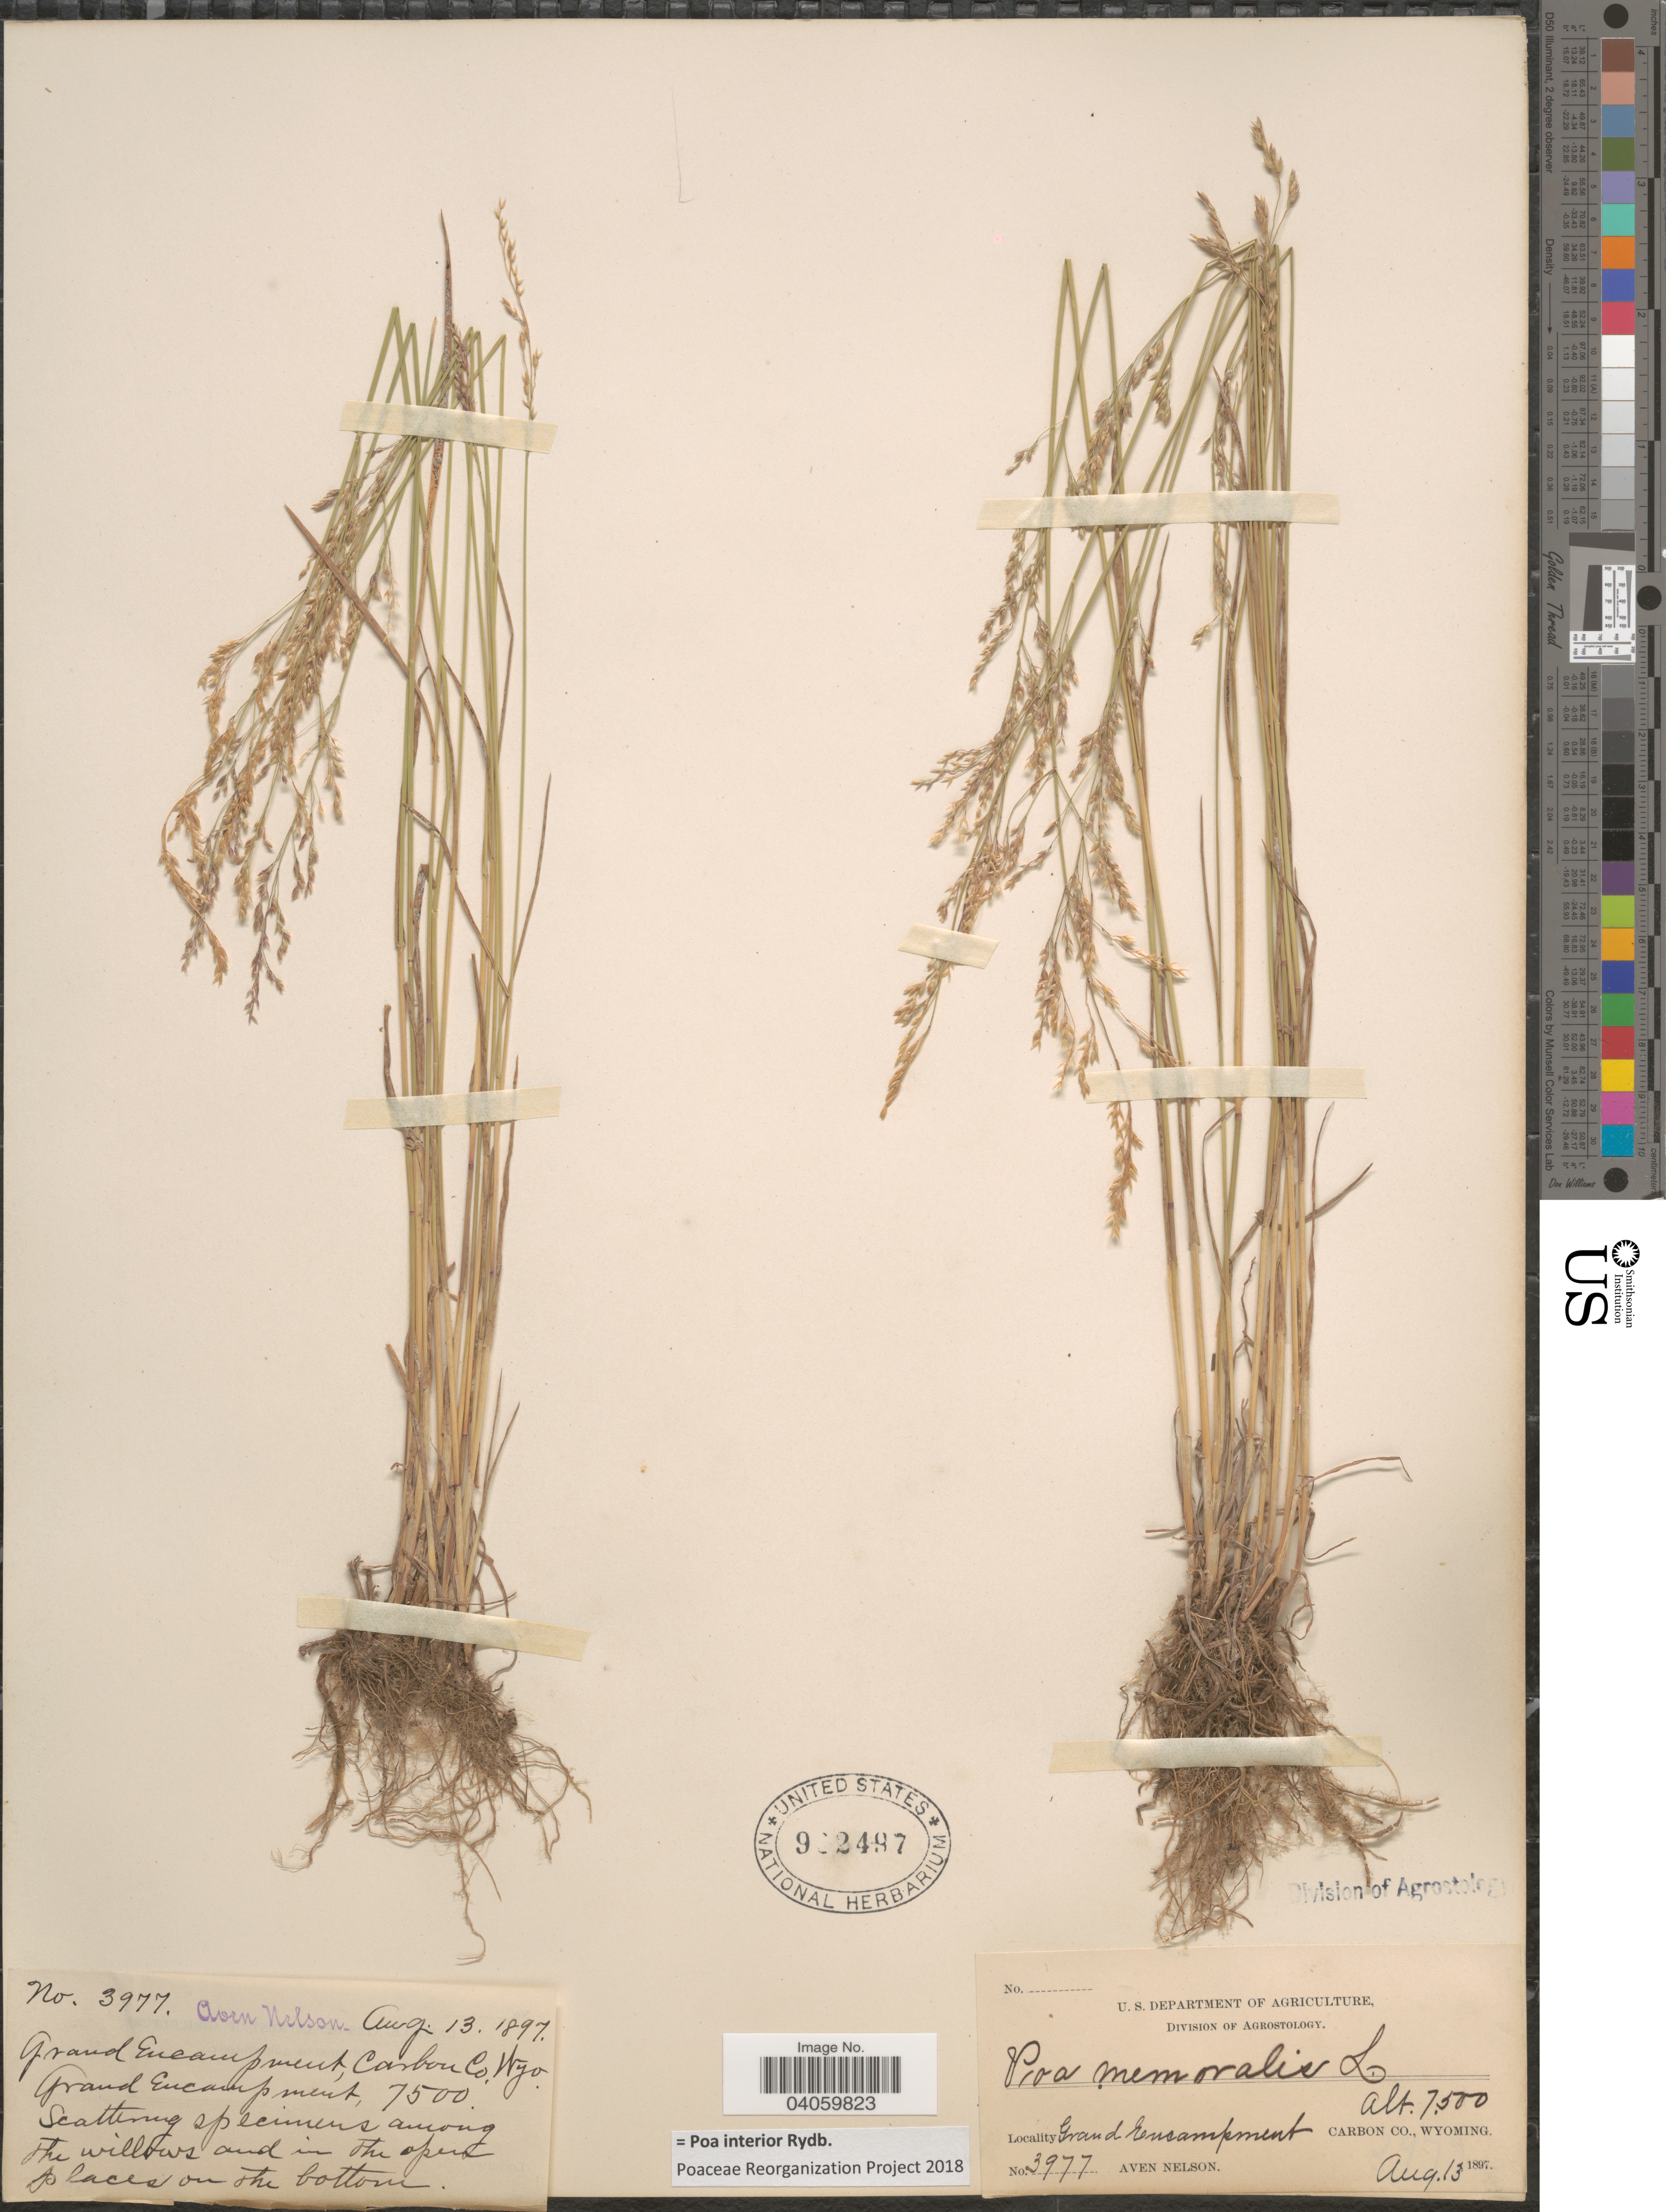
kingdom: Plantae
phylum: Tracheophyta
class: Liliopsida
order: Poales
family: Poaceae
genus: Poa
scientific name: Poa interior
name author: Rydb.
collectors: A. Nelson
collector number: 3977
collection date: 1897-08-13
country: United States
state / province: Wyoming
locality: Grand Encampment, Carbon Co.